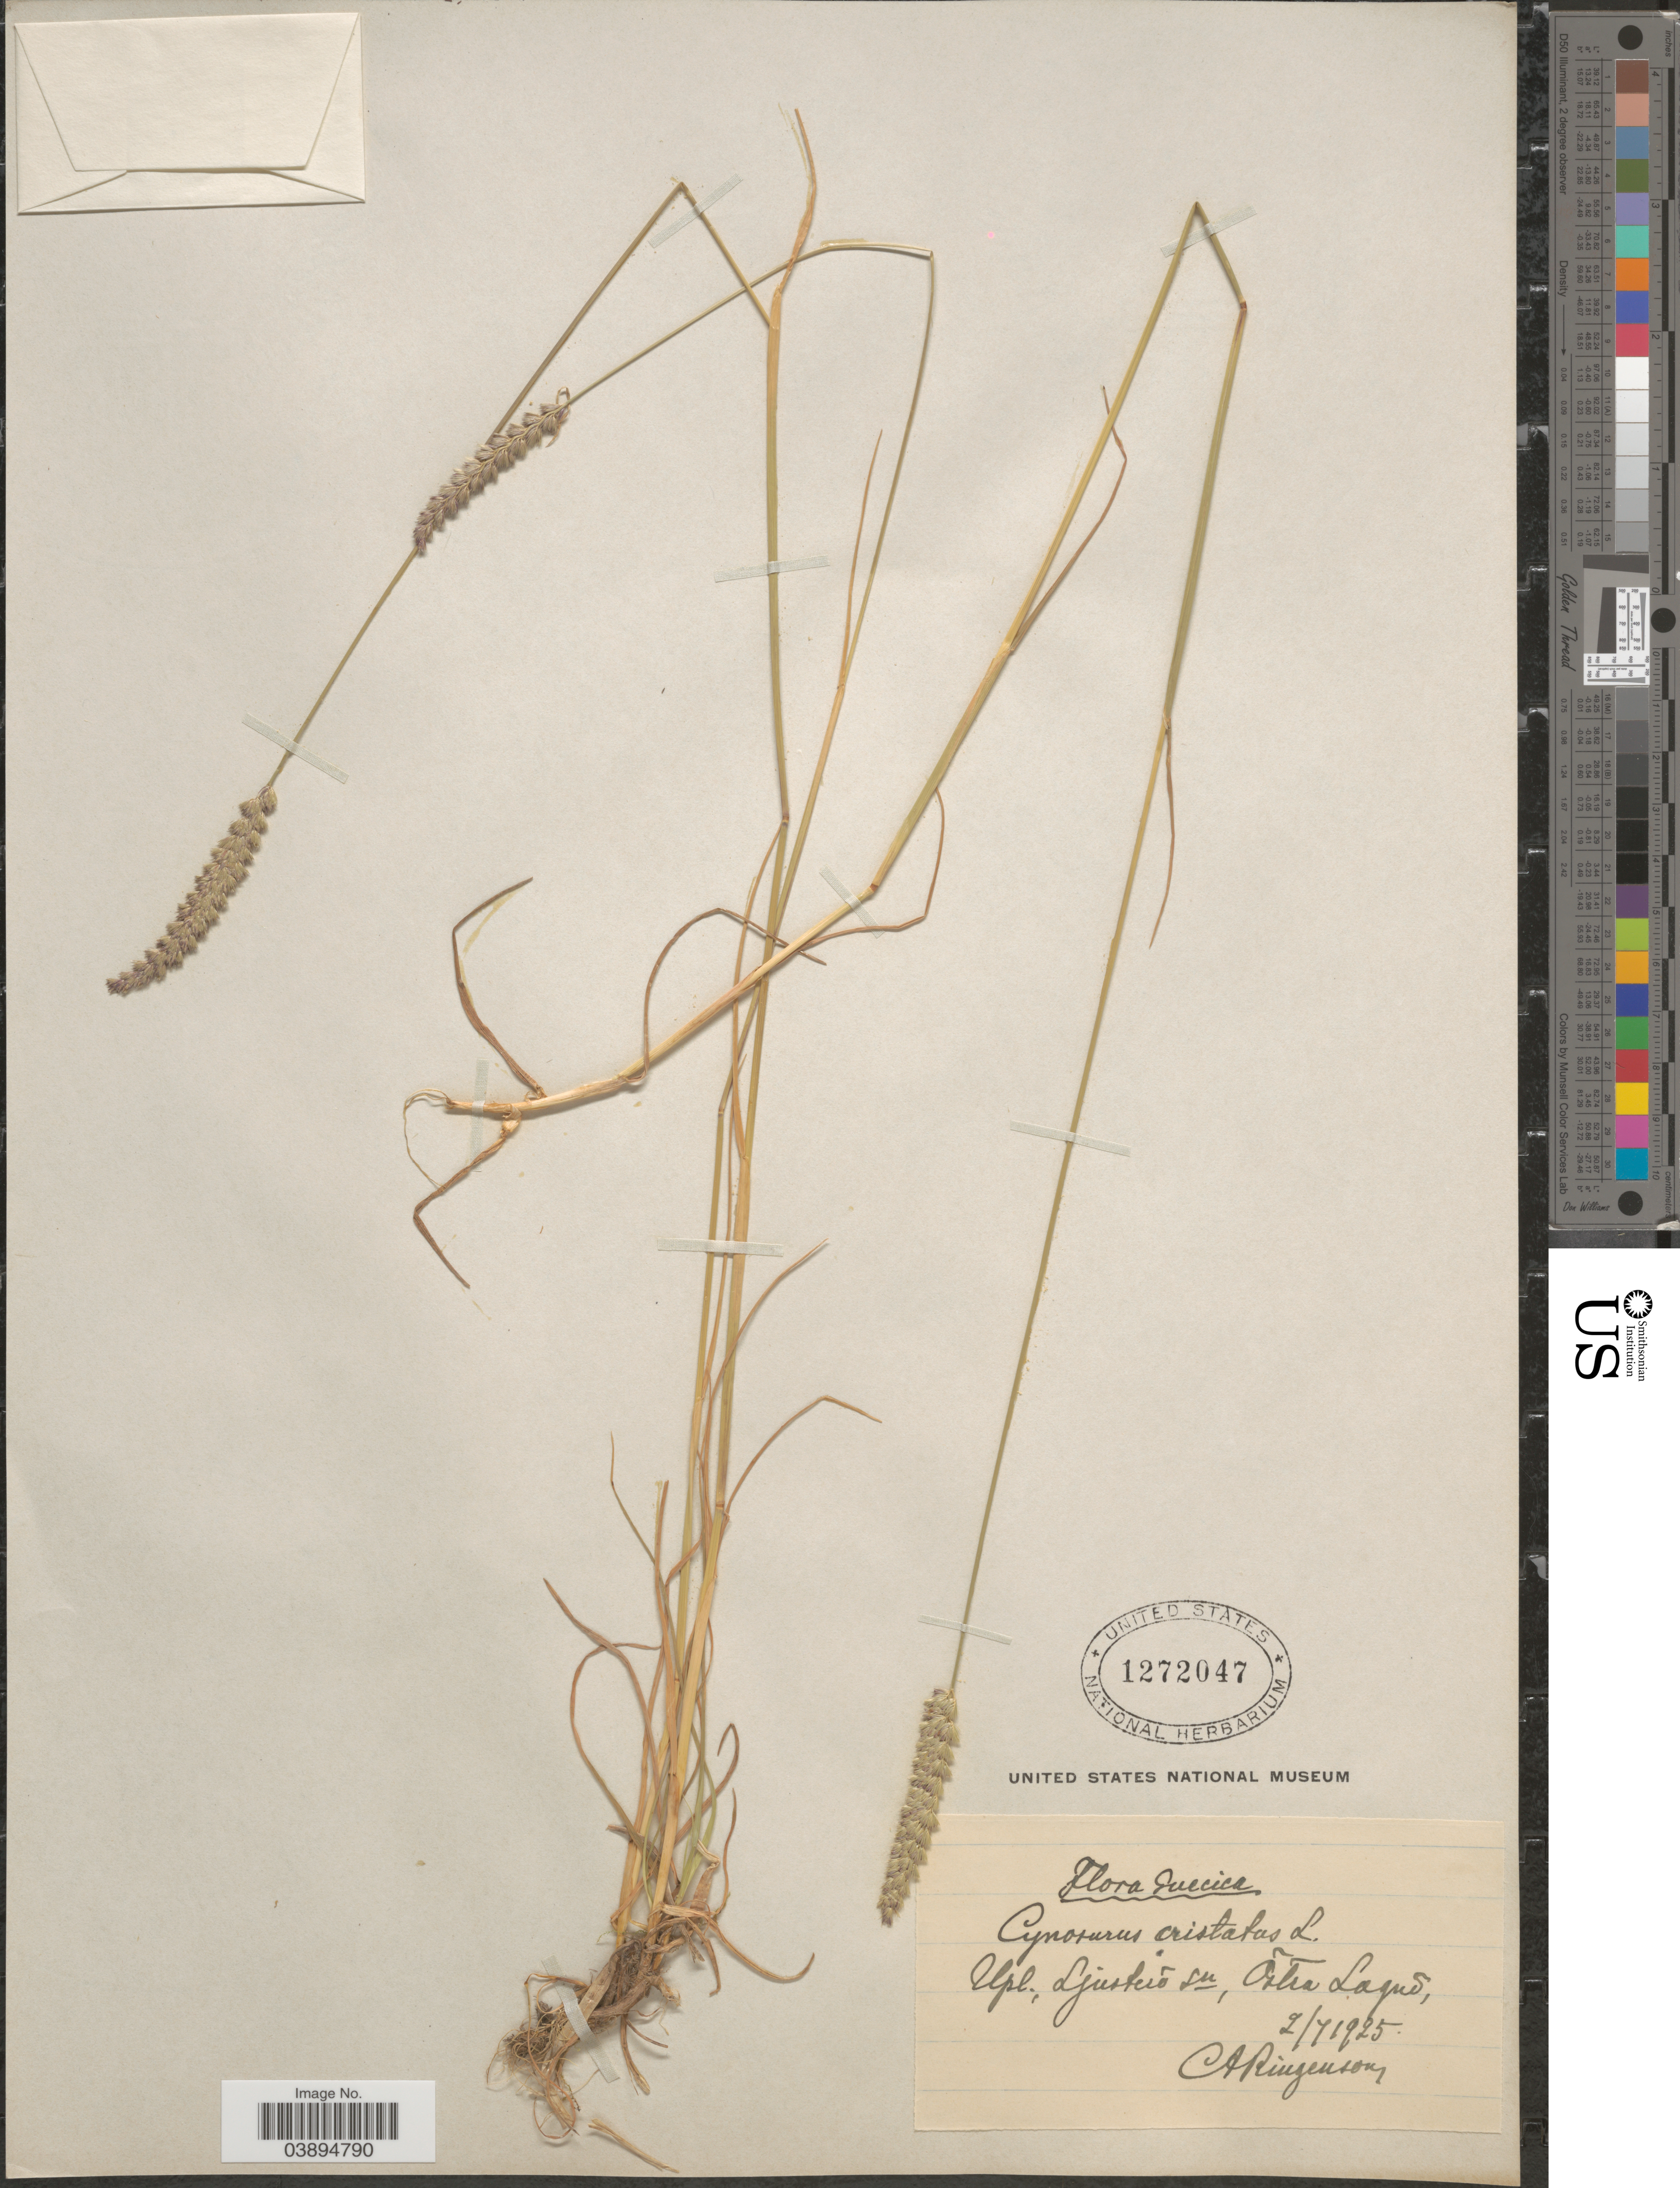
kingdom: Plantae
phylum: Tracheophyta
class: Liliopsida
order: Poales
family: Poaceae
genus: Cynosurus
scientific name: Cynosurus cristatus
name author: L.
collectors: C. Ringenson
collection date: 1925-07-02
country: Sweden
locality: Suecica. Upl., Ljusterö sn, Östra Lagud. [interpreted]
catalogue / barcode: US 1272047